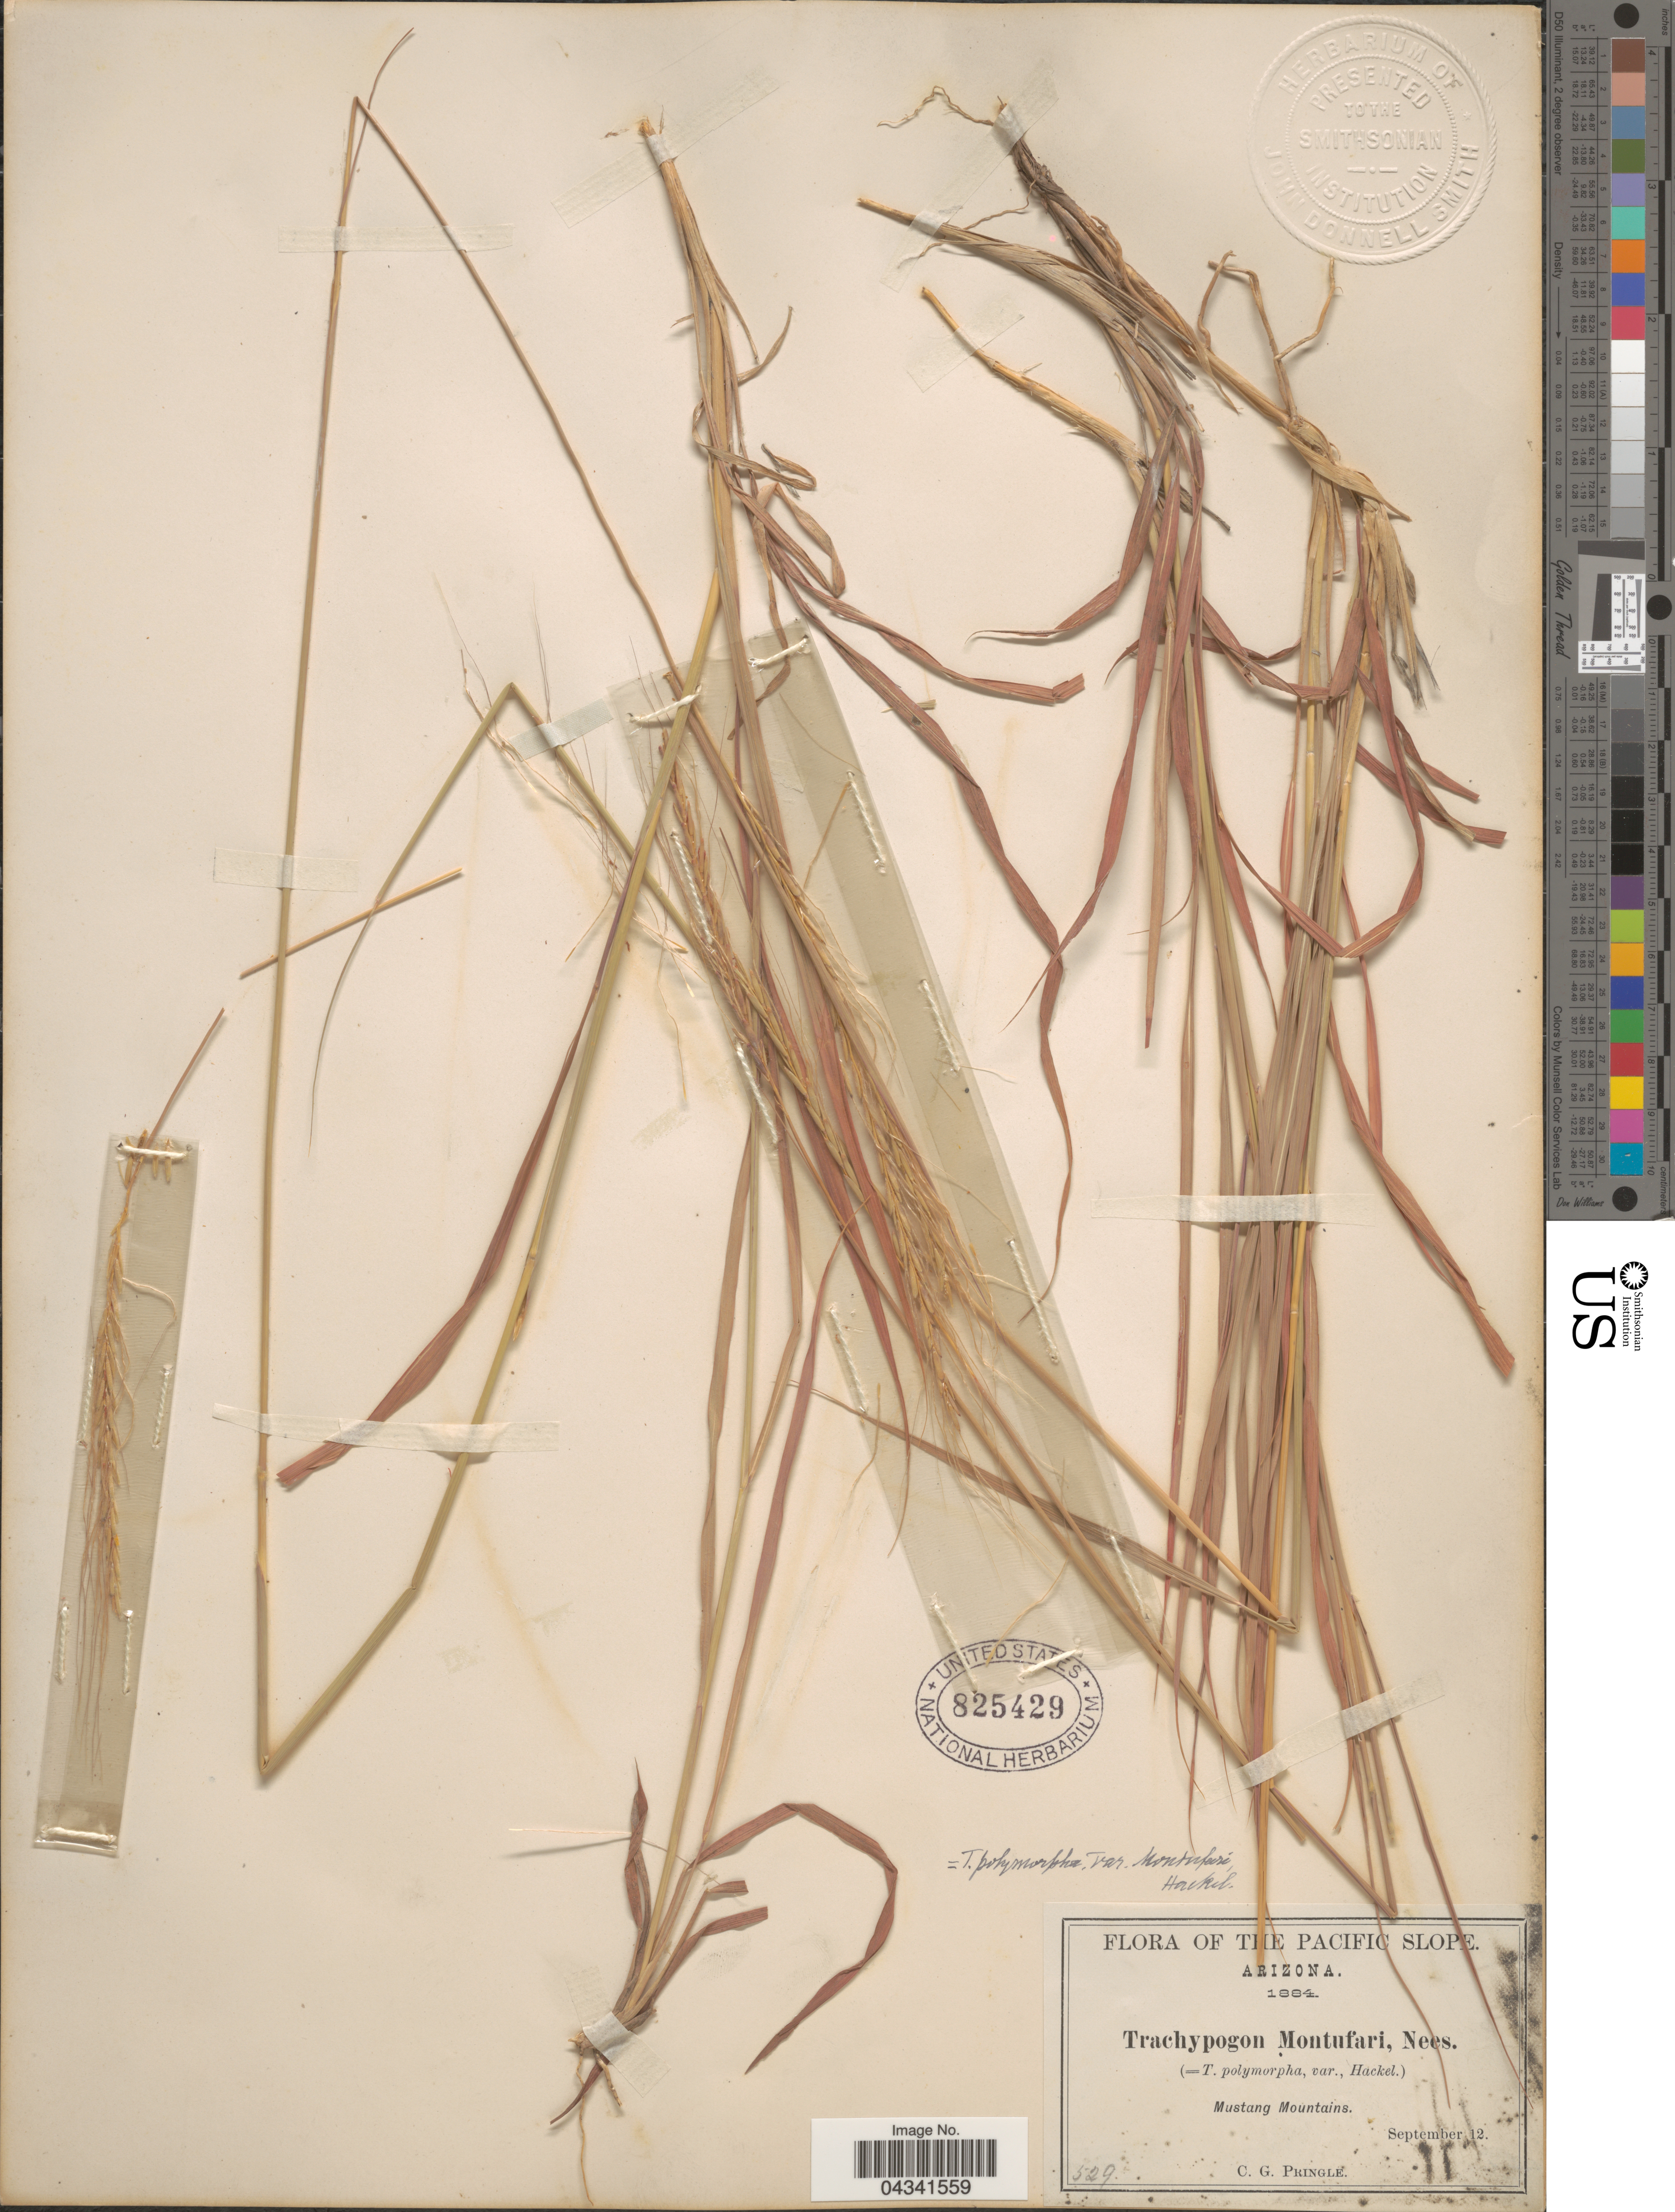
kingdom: Plantae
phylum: Tracheophyta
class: Liliopsida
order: Poales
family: Poaceae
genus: Trachypogon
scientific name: Trachypogon spicatus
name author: (L. f.) Kuntze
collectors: C. G. Pringle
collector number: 529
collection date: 1884-09-12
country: United States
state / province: Arizona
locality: The Pacific Slope. Mustang Mountains.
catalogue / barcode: US 825429